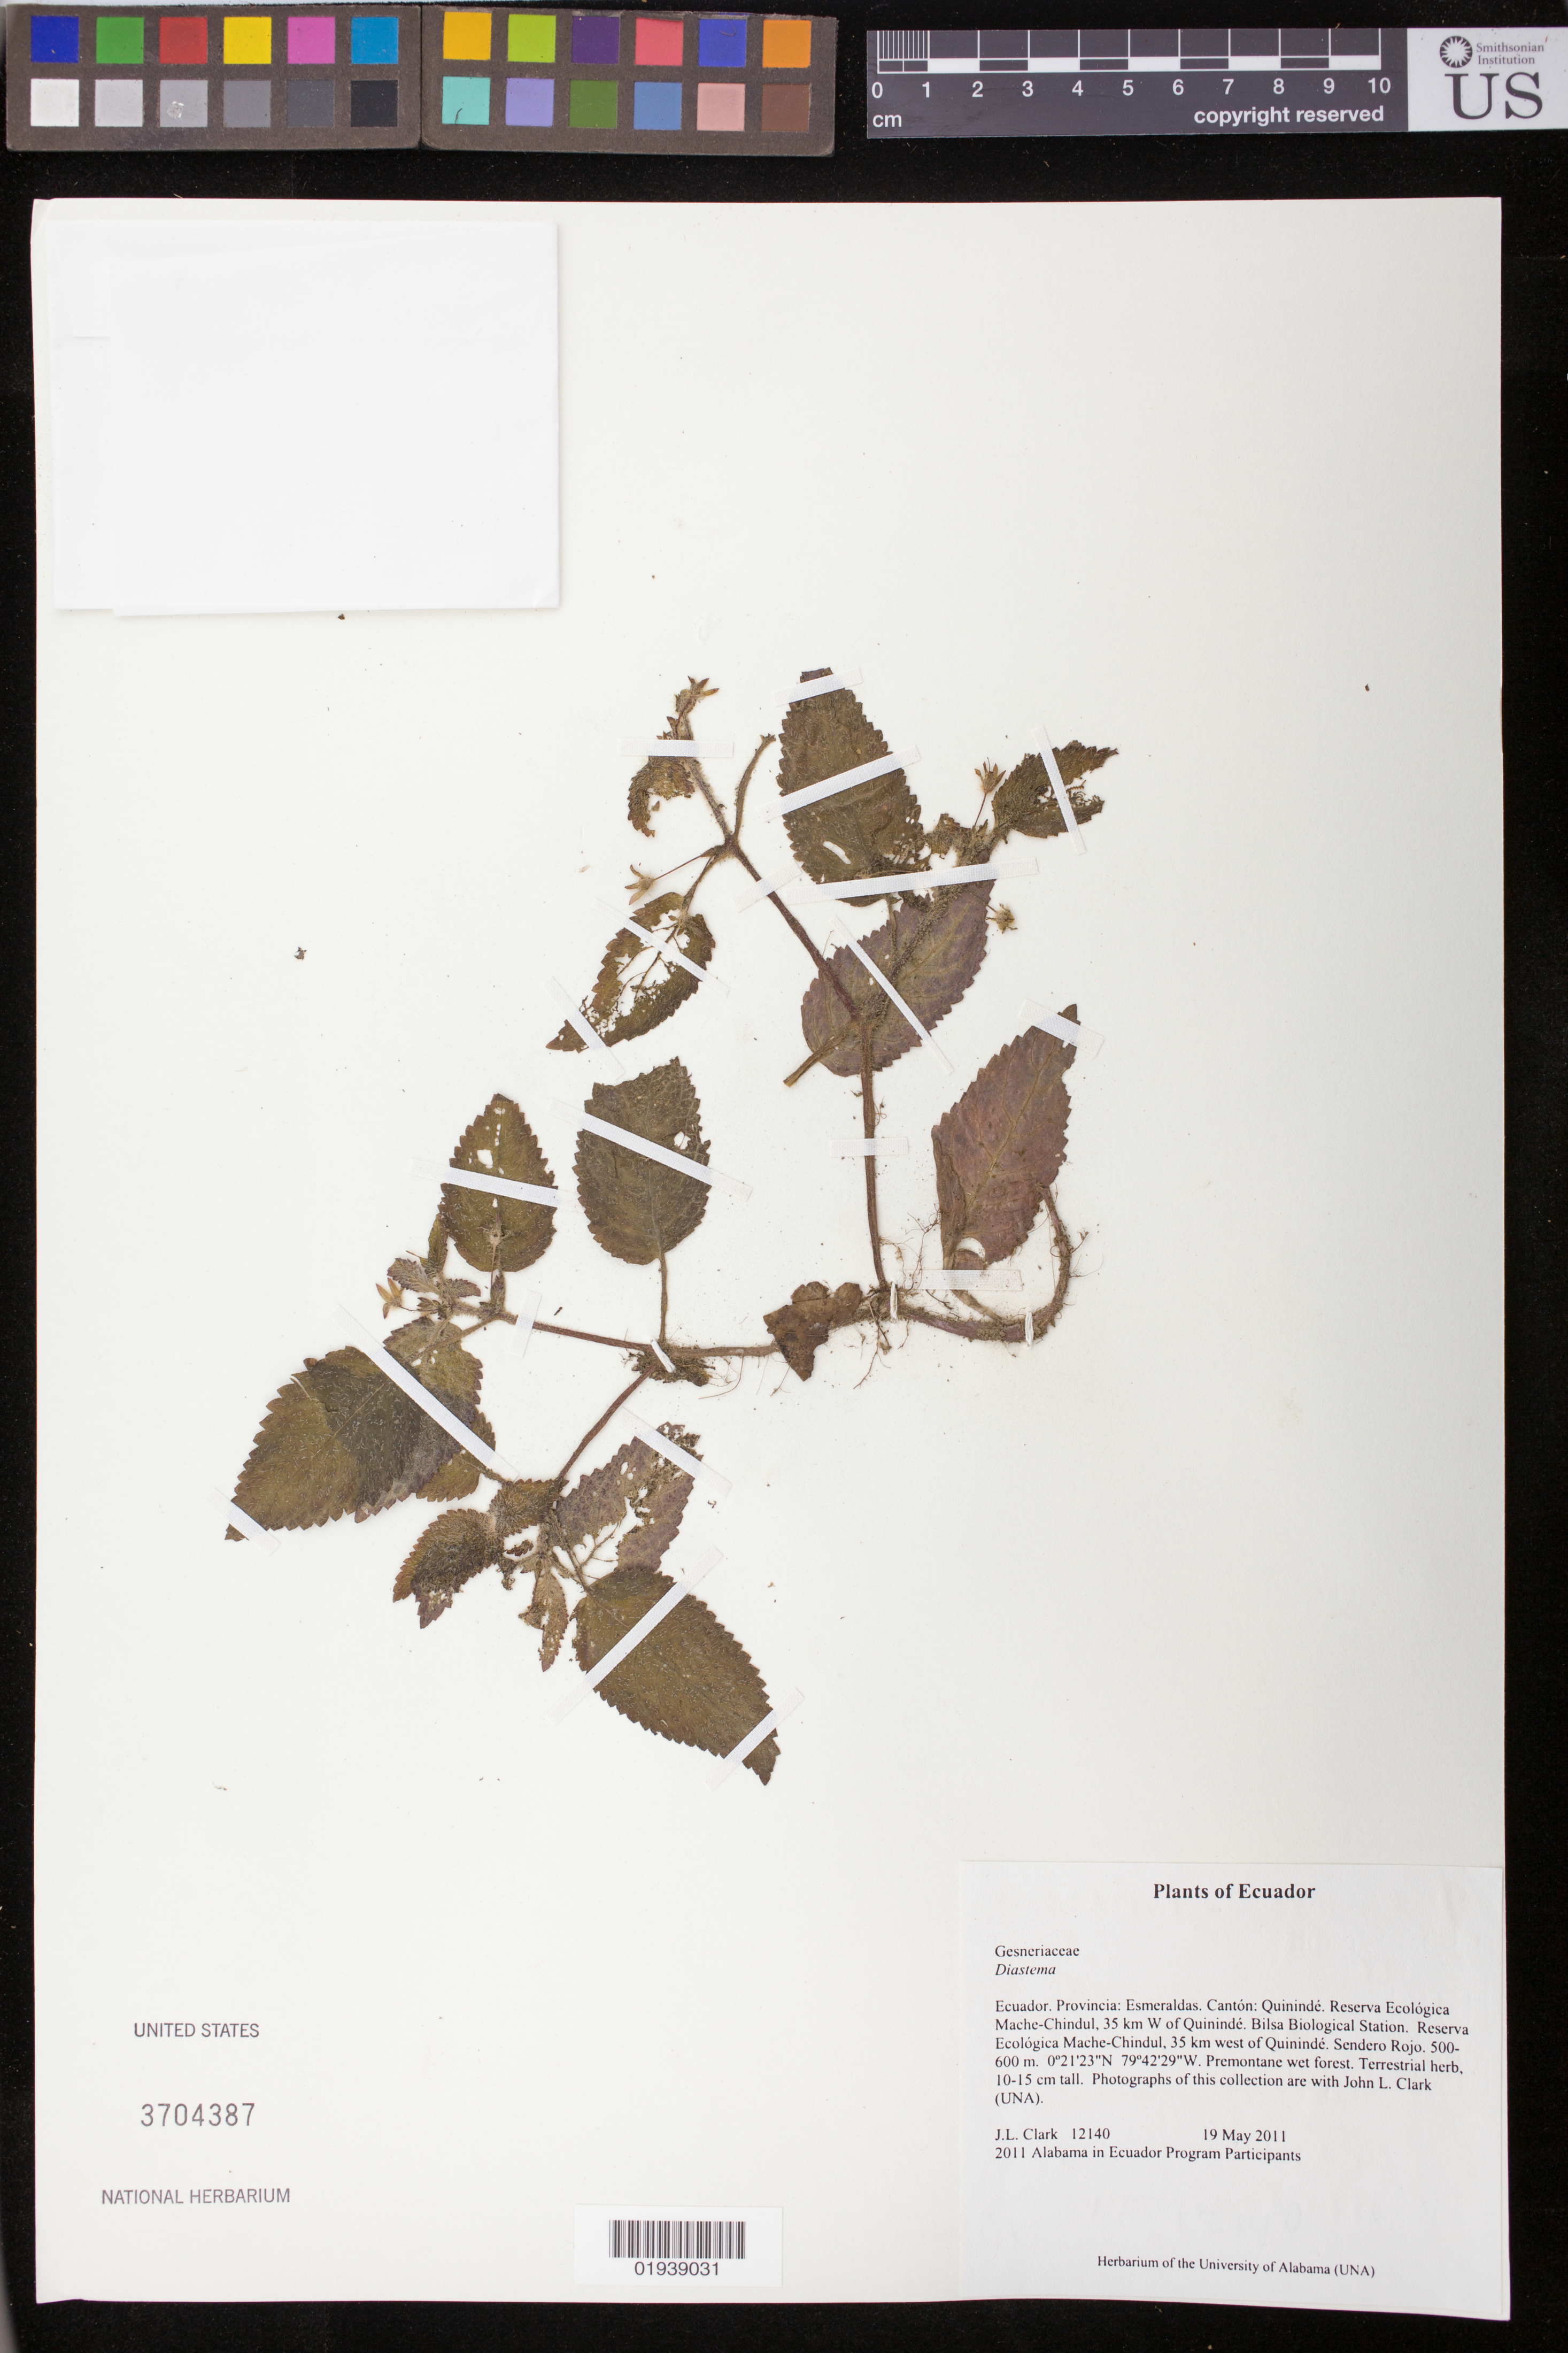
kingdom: Plantae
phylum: Tracheophyta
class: Magnoliopsida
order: Lamiales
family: Gesneriaceae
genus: Diastema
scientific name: Diastema affine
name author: Fritsch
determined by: Skog, Laurence E.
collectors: J. L. Clark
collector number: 12140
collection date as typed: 19 May 2011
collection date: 2011-05-19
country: Ecuador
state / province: Esmeraldas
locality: Canton: Quininde, Reserva Ecologica Mache-Chindul, 35 km W of Quininde. Bilsa Biological Station. Reserva Ecologica Mache-Chindul. 35 km west of Quininde. Sendero Rojo.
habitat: Premontane wet forest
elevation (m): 500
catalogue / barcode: US 3704387